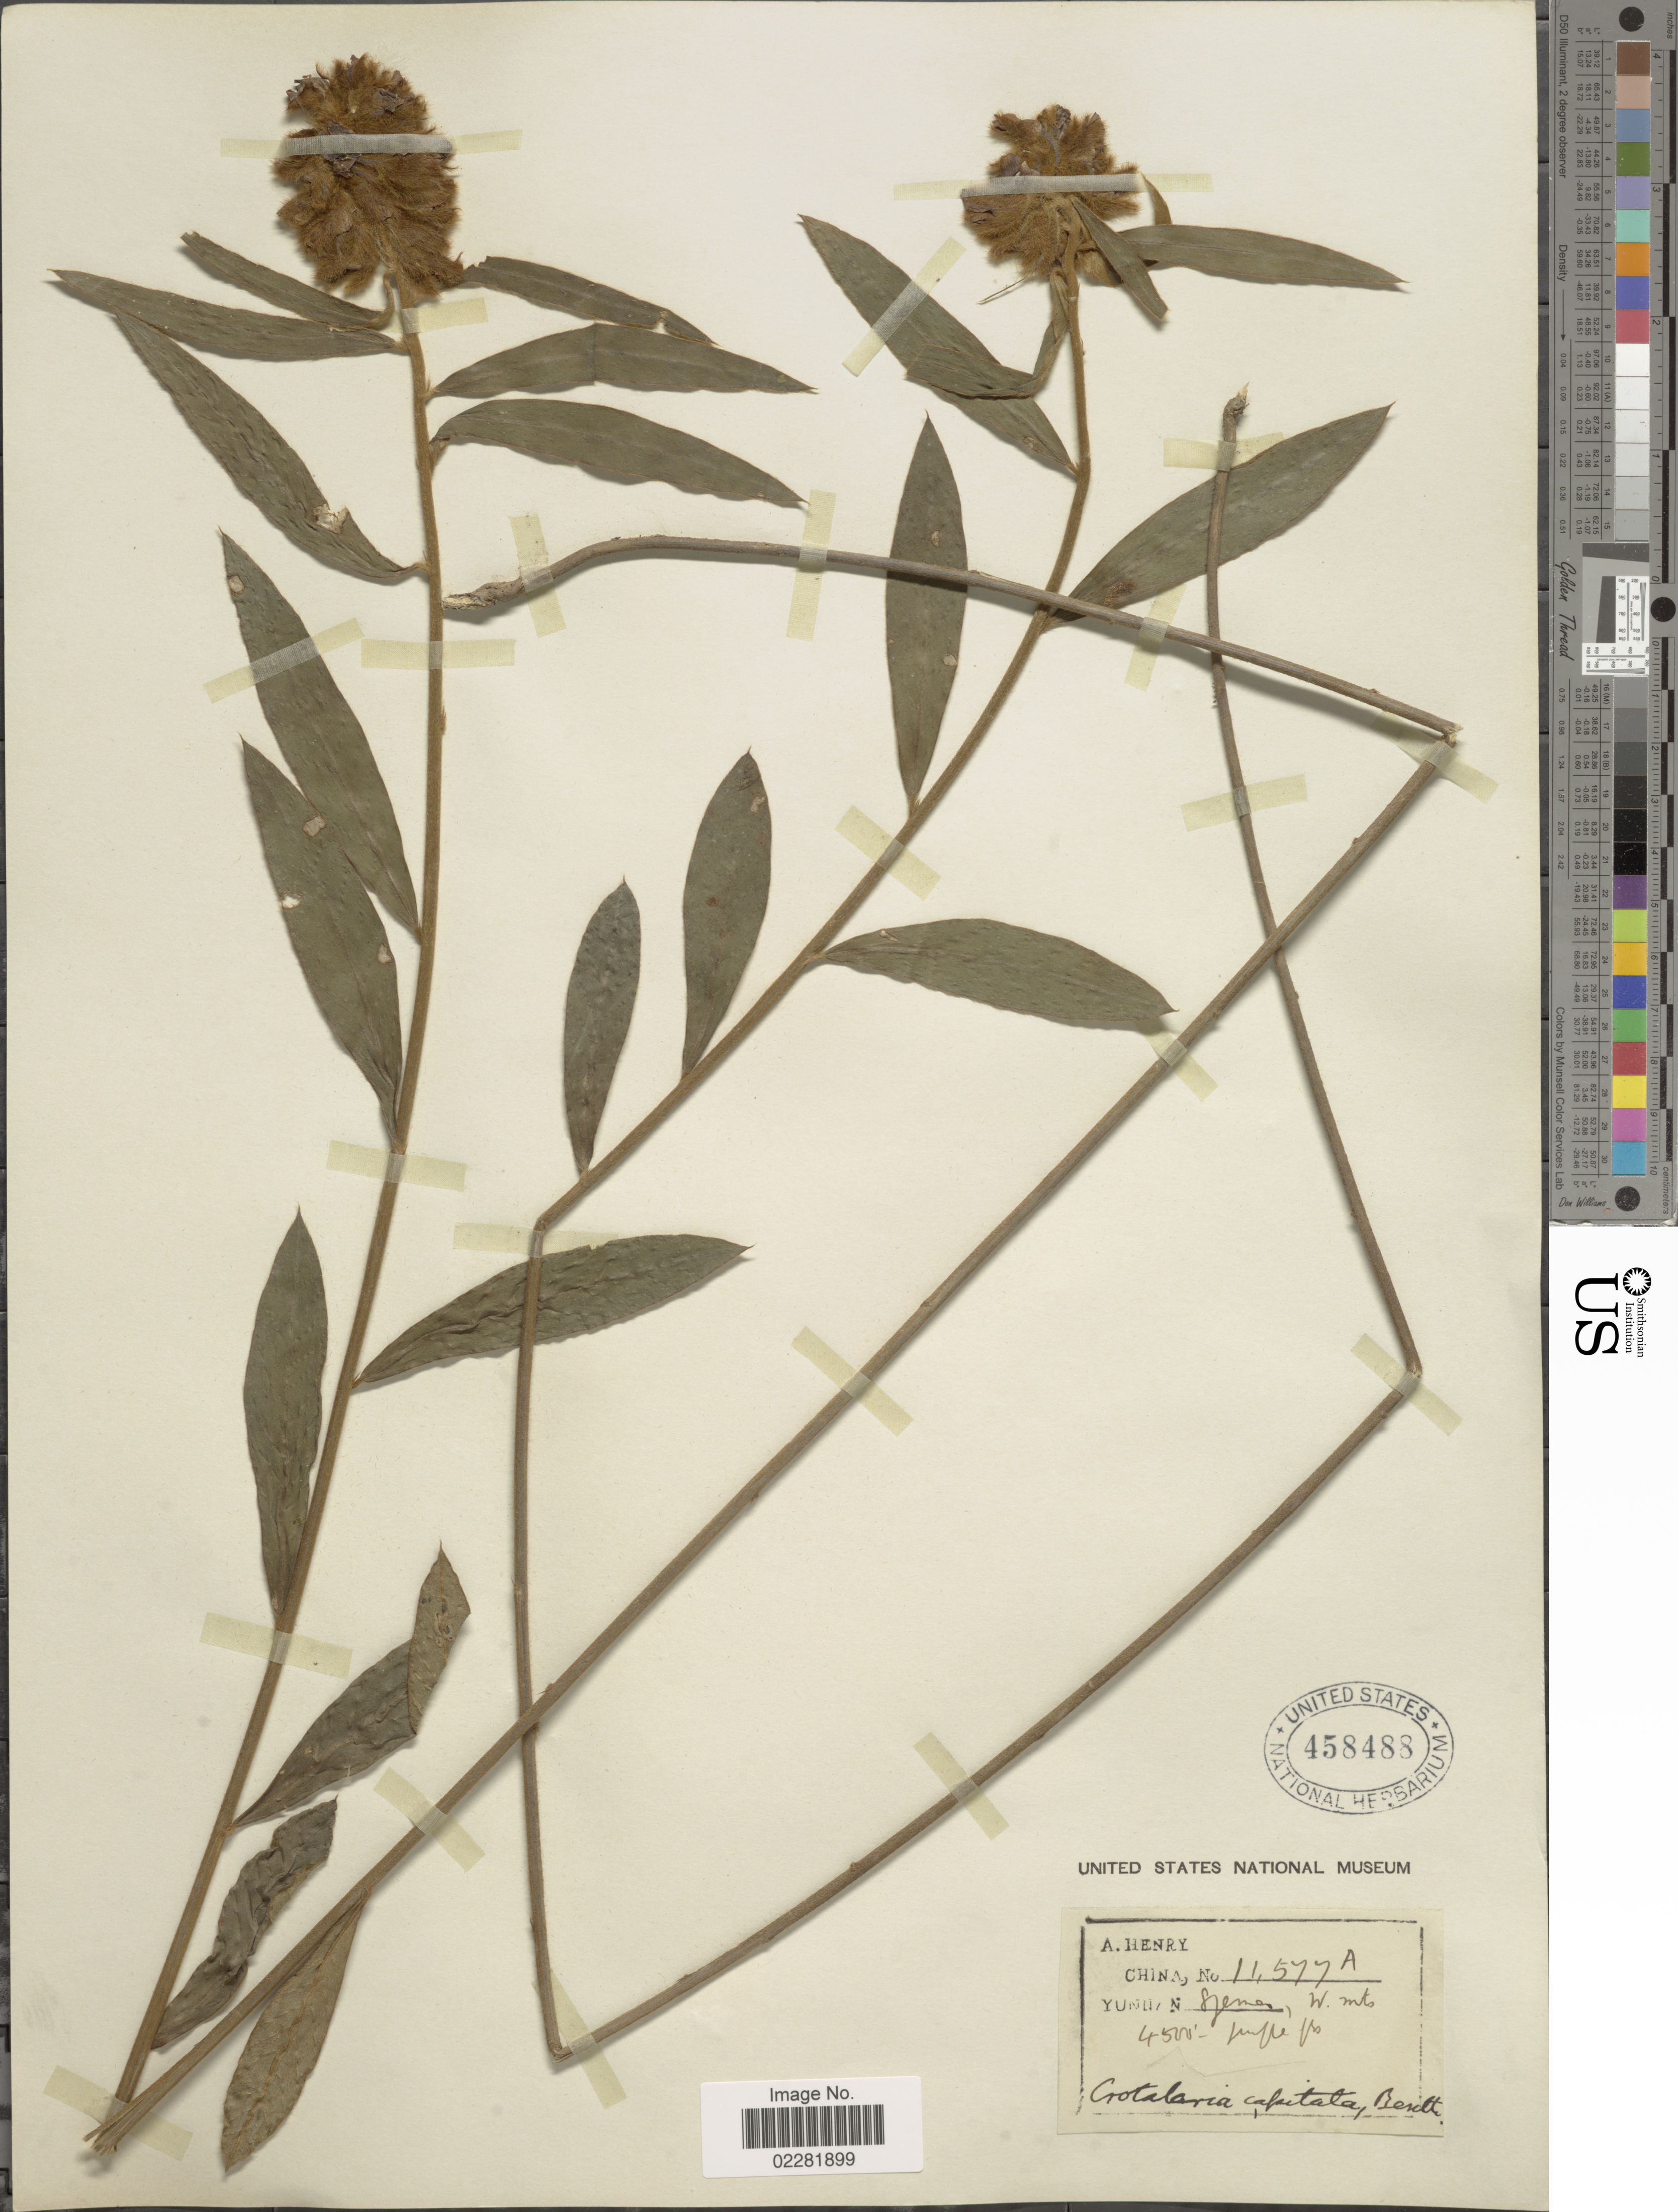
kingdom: Plantae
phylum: Tracheophyta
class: Magnoliopsida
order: Fabales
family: Fabaceae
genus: Crotalaria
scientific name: Crotalaria capitata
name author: Benth. ex Lam.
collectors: A. Henry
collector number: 11577 A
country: China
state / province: Yunnan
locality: Szemoa. W mts.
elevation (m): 1372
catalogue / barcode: US 458488